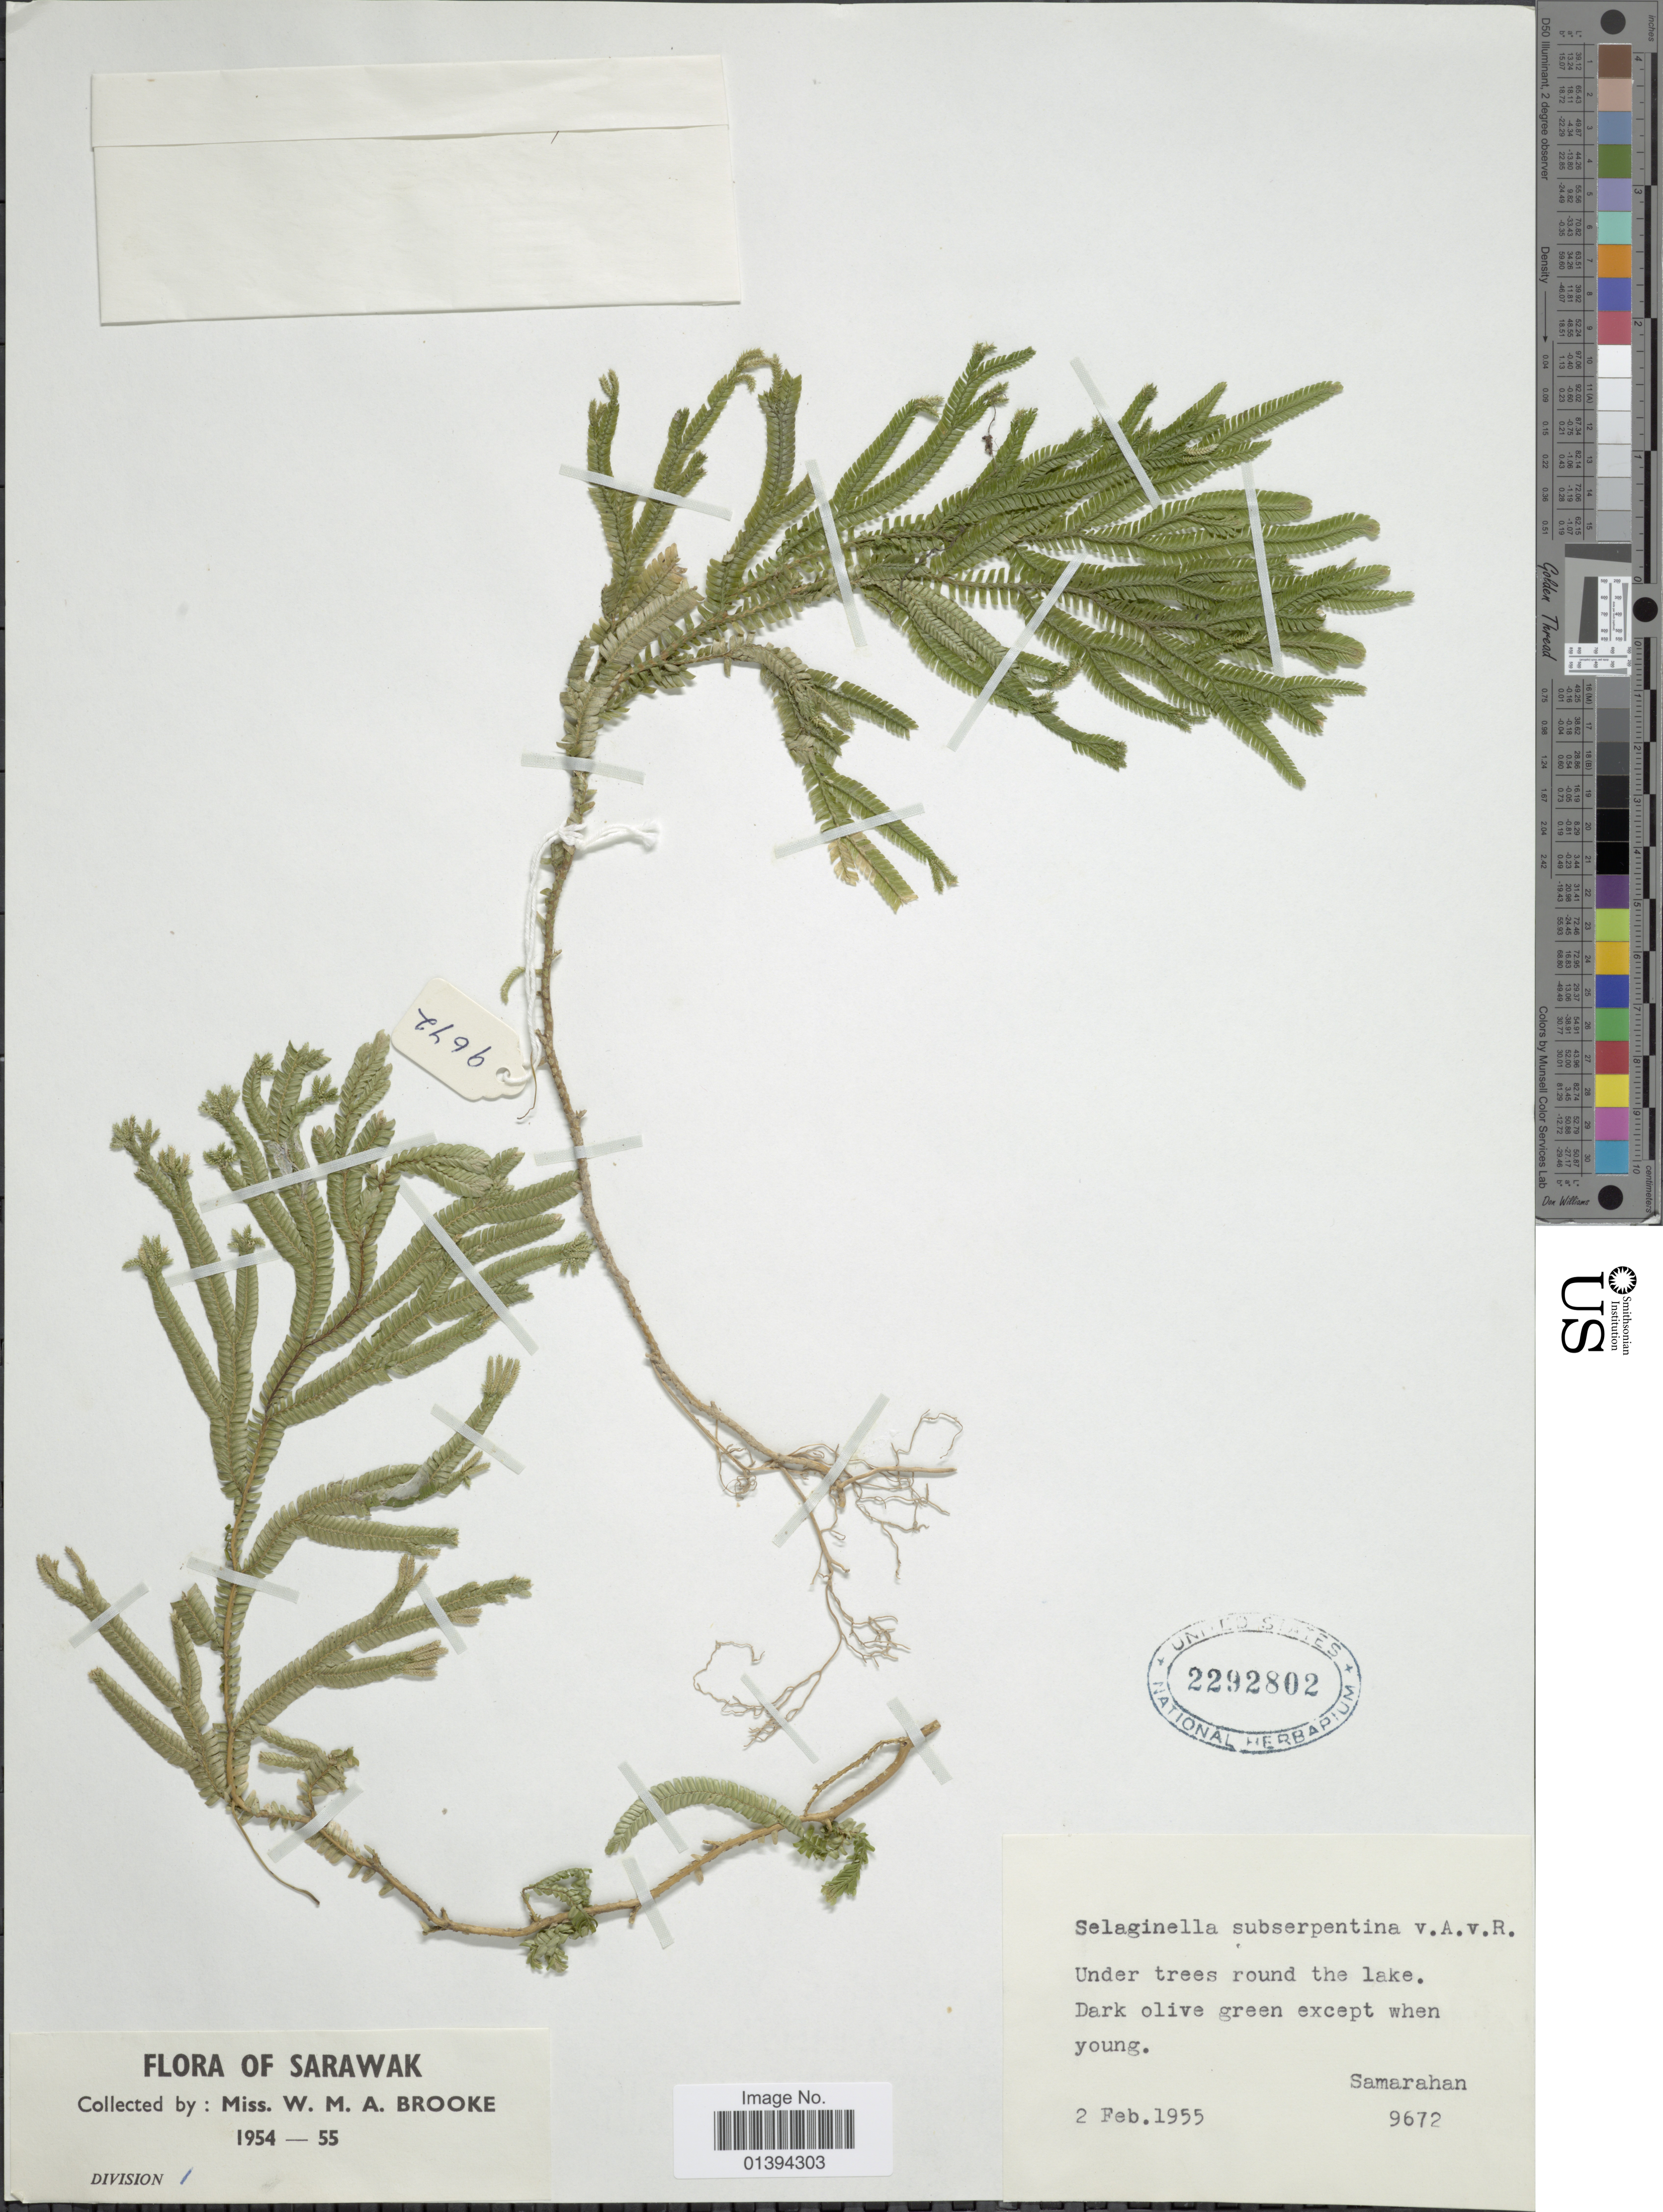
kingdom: Plantae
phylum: Tracheophyta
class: Lycopodiopsida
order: Selaginellales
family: Selaginellaceae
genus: Selaginella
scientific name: Selaginella subserpentina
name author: Alderw.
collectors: W. Brooke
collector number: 9672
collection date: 1955-02-02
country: Malaysia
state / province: Sarawak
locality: Under trees round the lake, Dark olive green except when young, Samarahan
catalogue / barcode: US 2292802